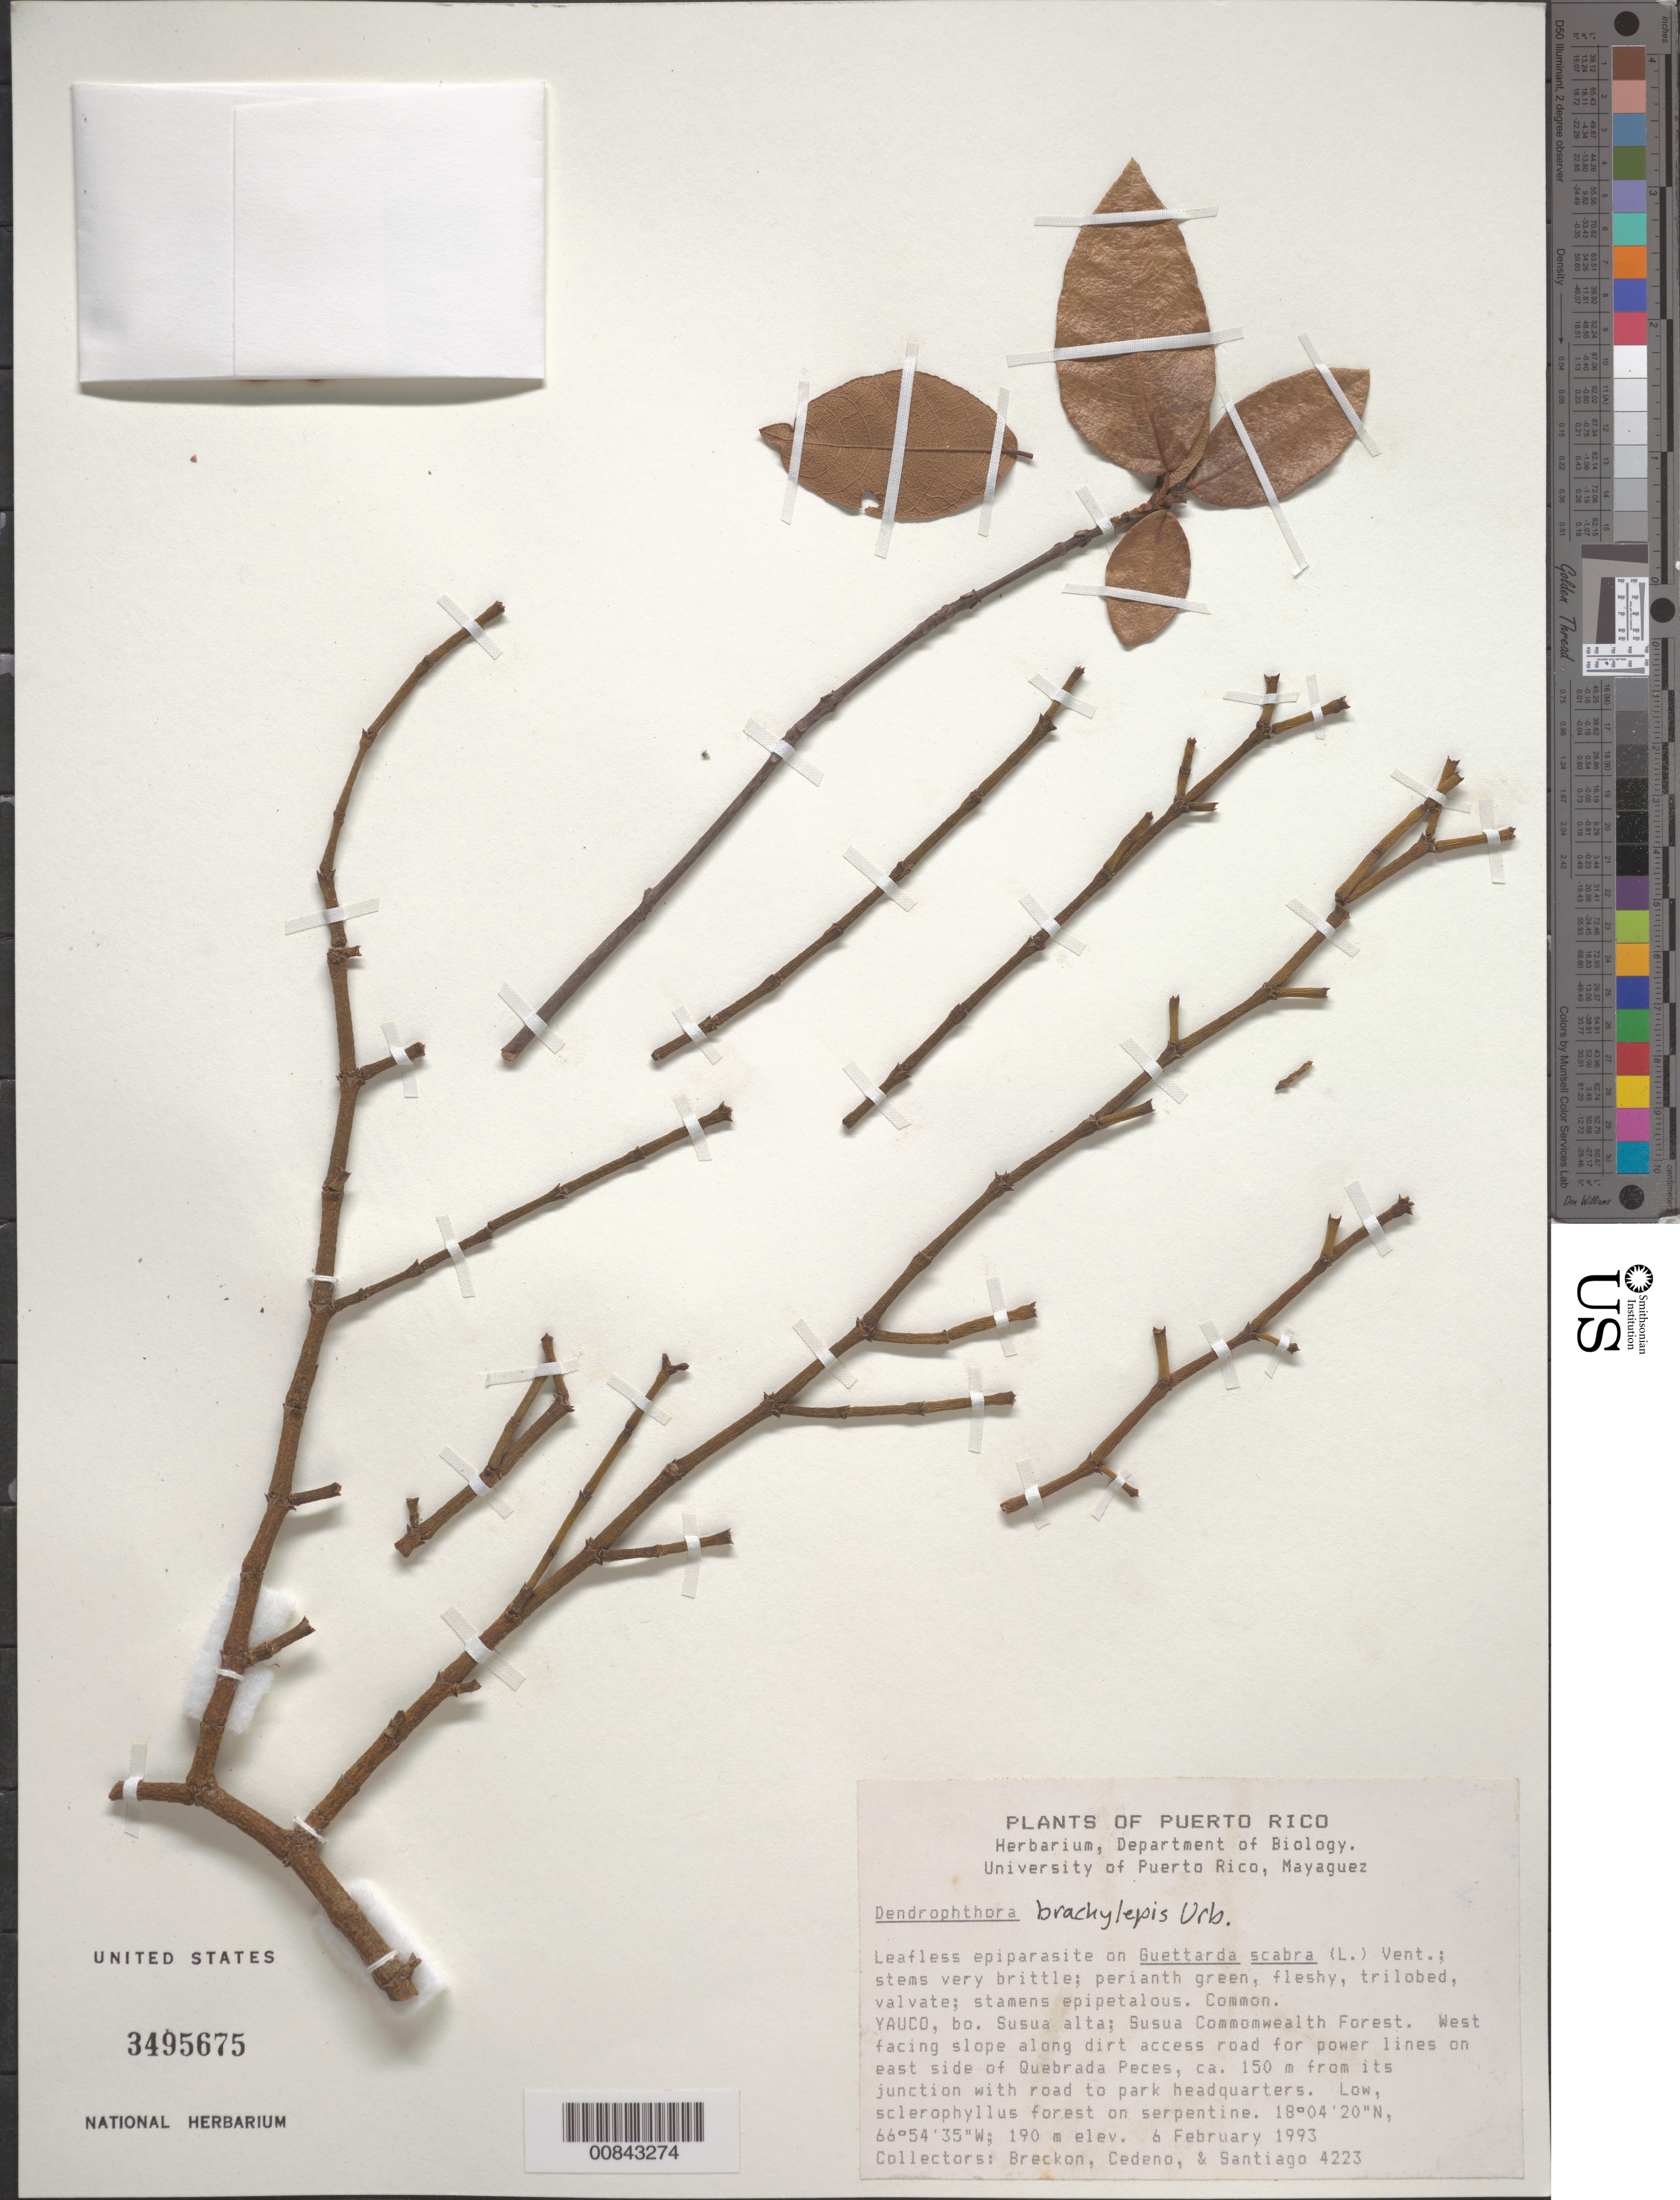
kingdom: Plantae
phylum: Tracheophyta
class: Magnoliopsida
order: Santalales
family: Viscaceae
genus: Dendrophthora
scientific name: Dendrophthora brachylepis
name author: Urb.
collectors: -. Breckon, Cedeno & -. Santiago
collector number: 4223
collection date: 1993-02-06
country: Puerto Rico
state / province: Yauco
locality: Bo. Susua alta; Susua Commonwealth Forest. West facing slope along dirt access road for power lines on east side of Quebrada Peces, ca. 150 m from its junction with road to park headquarters.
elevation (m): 190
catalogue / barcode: US 3495675